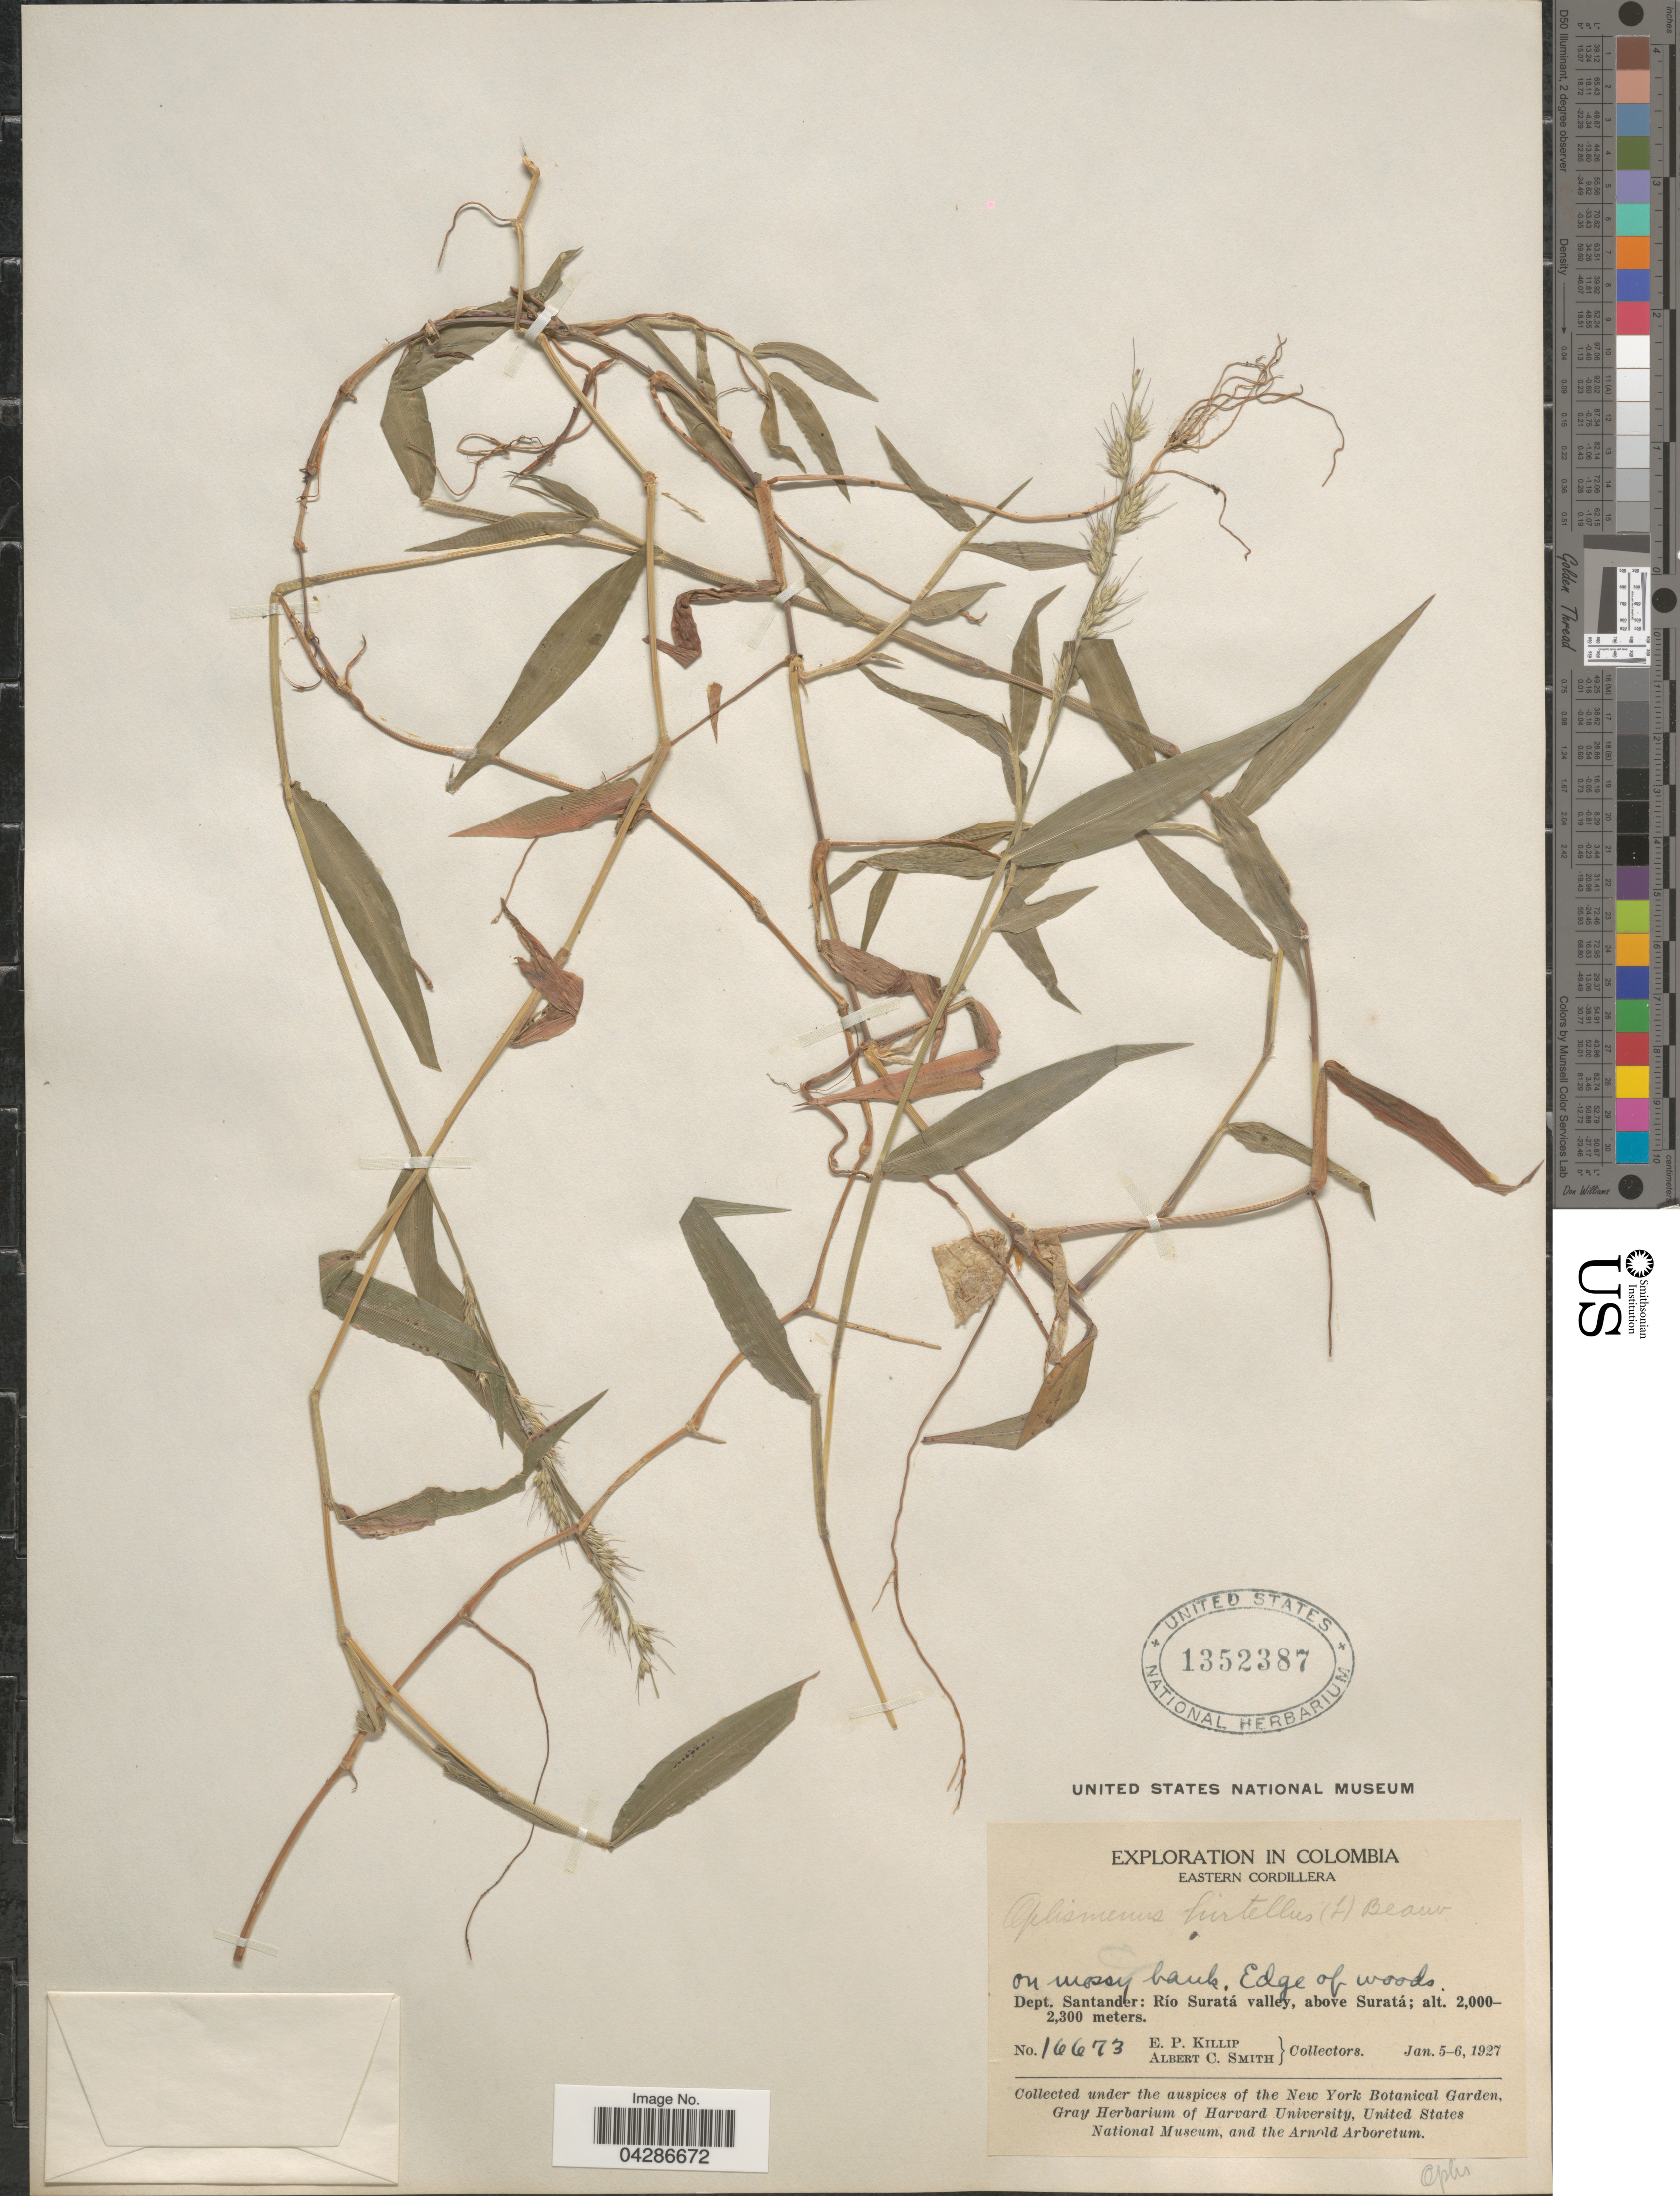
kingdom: Plantae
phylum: Tracheophyta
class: Liliopsida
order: Poales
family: Poaceae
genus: Oplismenus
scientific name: Oplismenus hirtellus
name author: (L.) P. Beauv.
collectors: E. P. Killip & A. C. Smith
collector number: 16673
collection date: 1927-01-05/1927-01-06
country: Colombia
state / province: Santander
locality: Exploration in Colombia. Eastern Cordillera. Dept. Santander: Río Suratá valley, above Suratá.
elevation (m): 2000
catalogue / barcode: US 1352387